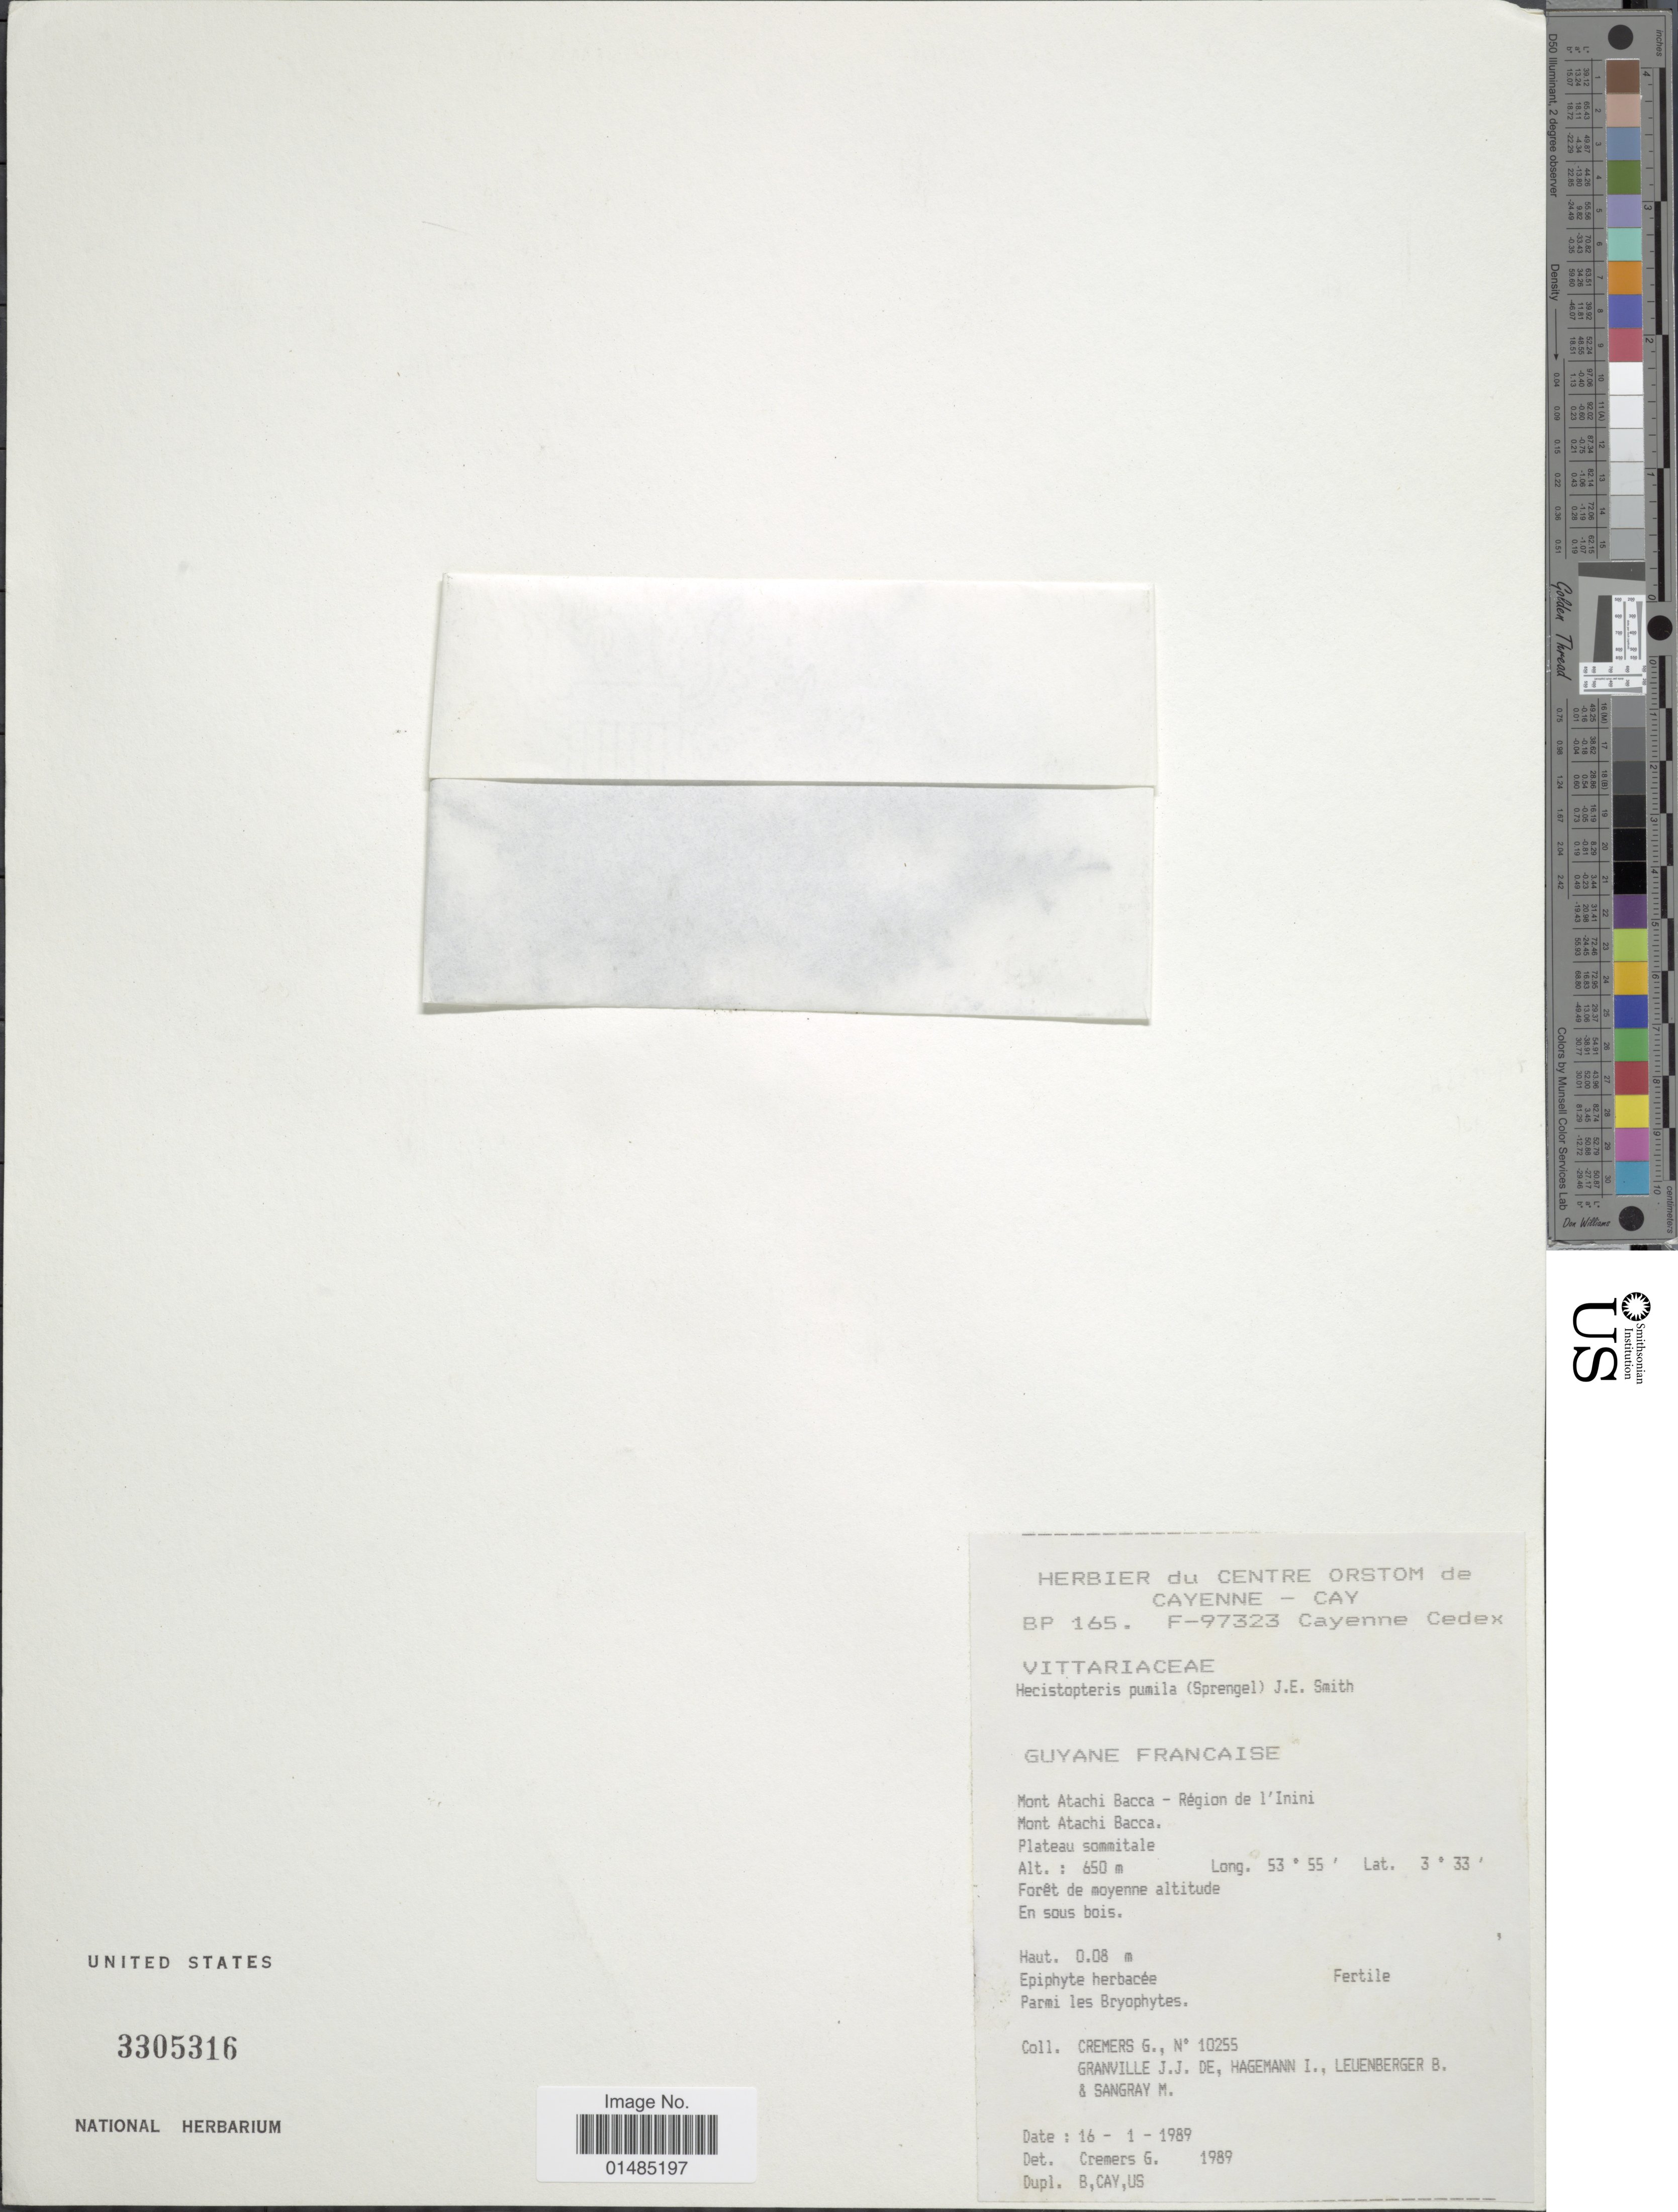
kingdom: Plantae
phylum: Tracheophyta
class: Polypodiopsida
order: Polypodiales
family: Pteridaceae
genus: Hecistopteris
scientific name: Hecistopteris pumila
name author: Christ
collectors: G. Cremers, J.-J. de Granville, I. Hagemann, B. Leuenberger & M. Sangrey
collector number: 10255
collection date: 1989-01-16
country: French Guiana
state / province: Cayenne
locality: Guyane Francaise, Mont Atachi Bacca - Région de l'Inini, Mont Atachi Bacca, Plateau sommitale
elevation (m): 650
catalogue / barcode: US 3305316